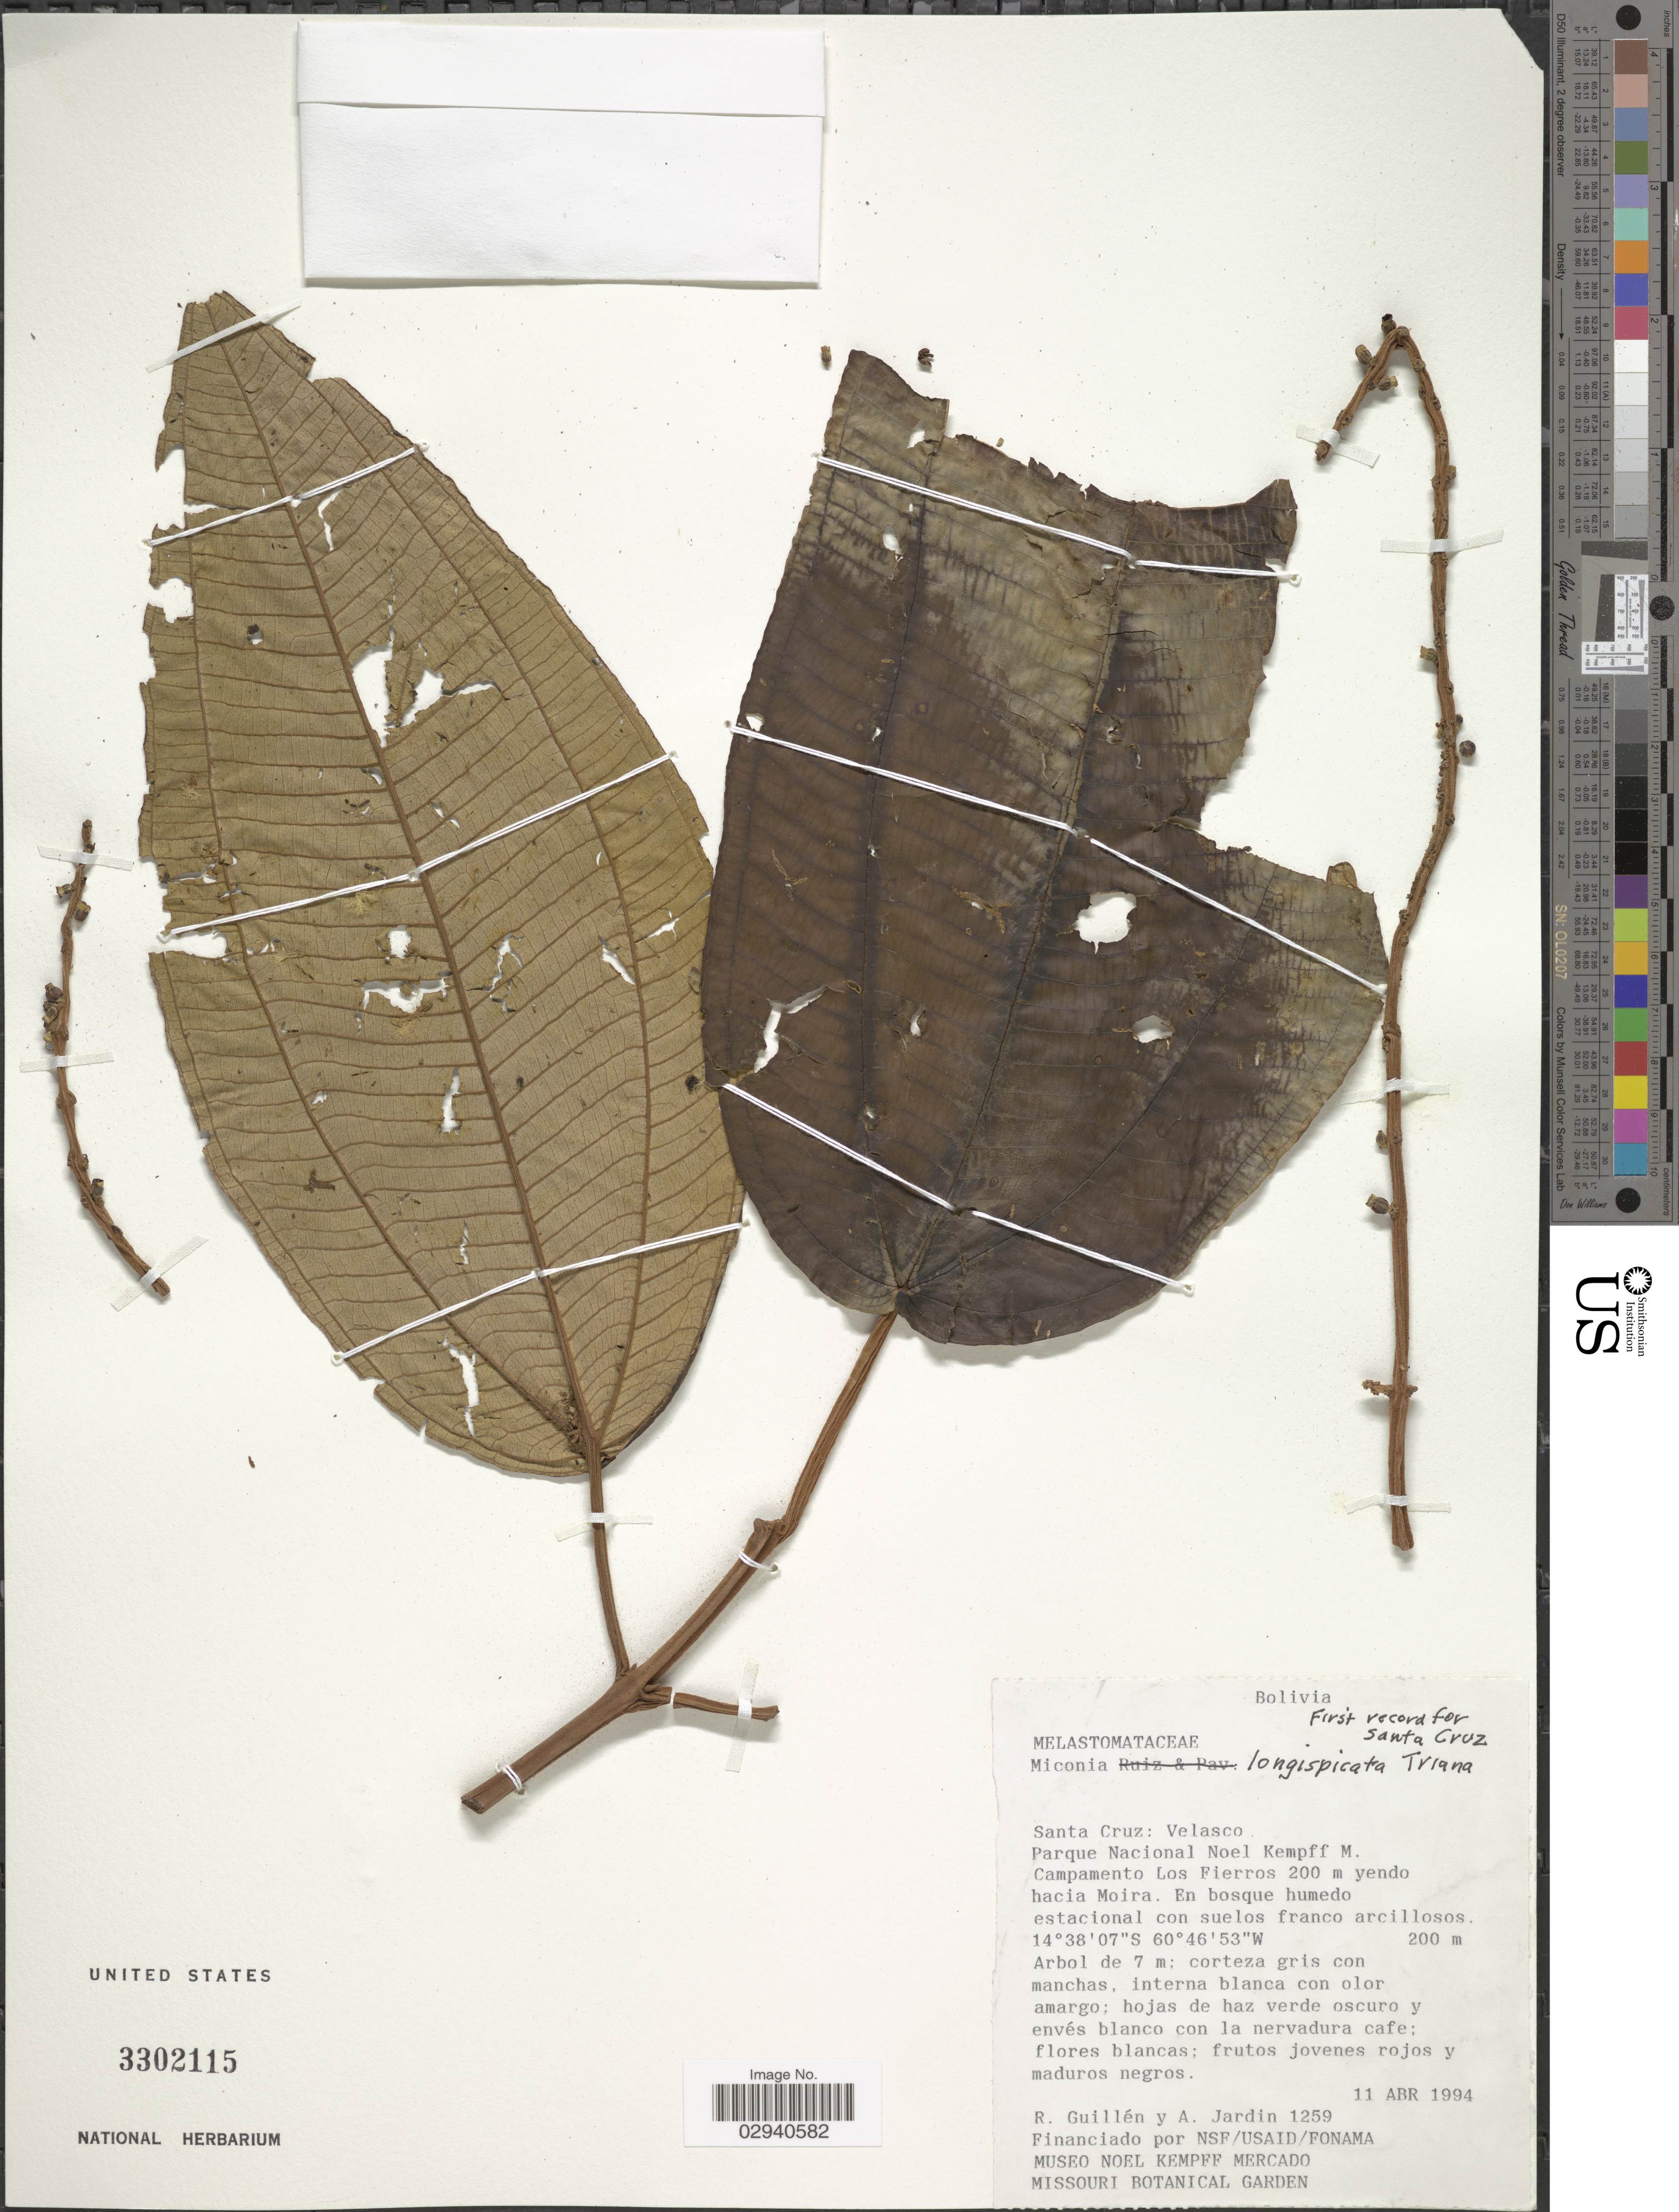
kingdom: Plantae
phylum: Tracheophyta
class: Magnoliopsida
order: Myrtales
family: Melastomataceae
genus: Miconia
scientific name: Miconia longispicata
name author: Triana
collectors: R. Guillen & A. Jardin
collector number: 1259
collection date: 1994-04-11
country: Bolivia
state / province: Santa Cruz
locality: Velasco. Parque Nacional Noel Kempff M. Campamento Los Fierros 200 m yendo hacia Moira.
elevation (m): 200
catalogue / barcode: US 3302115